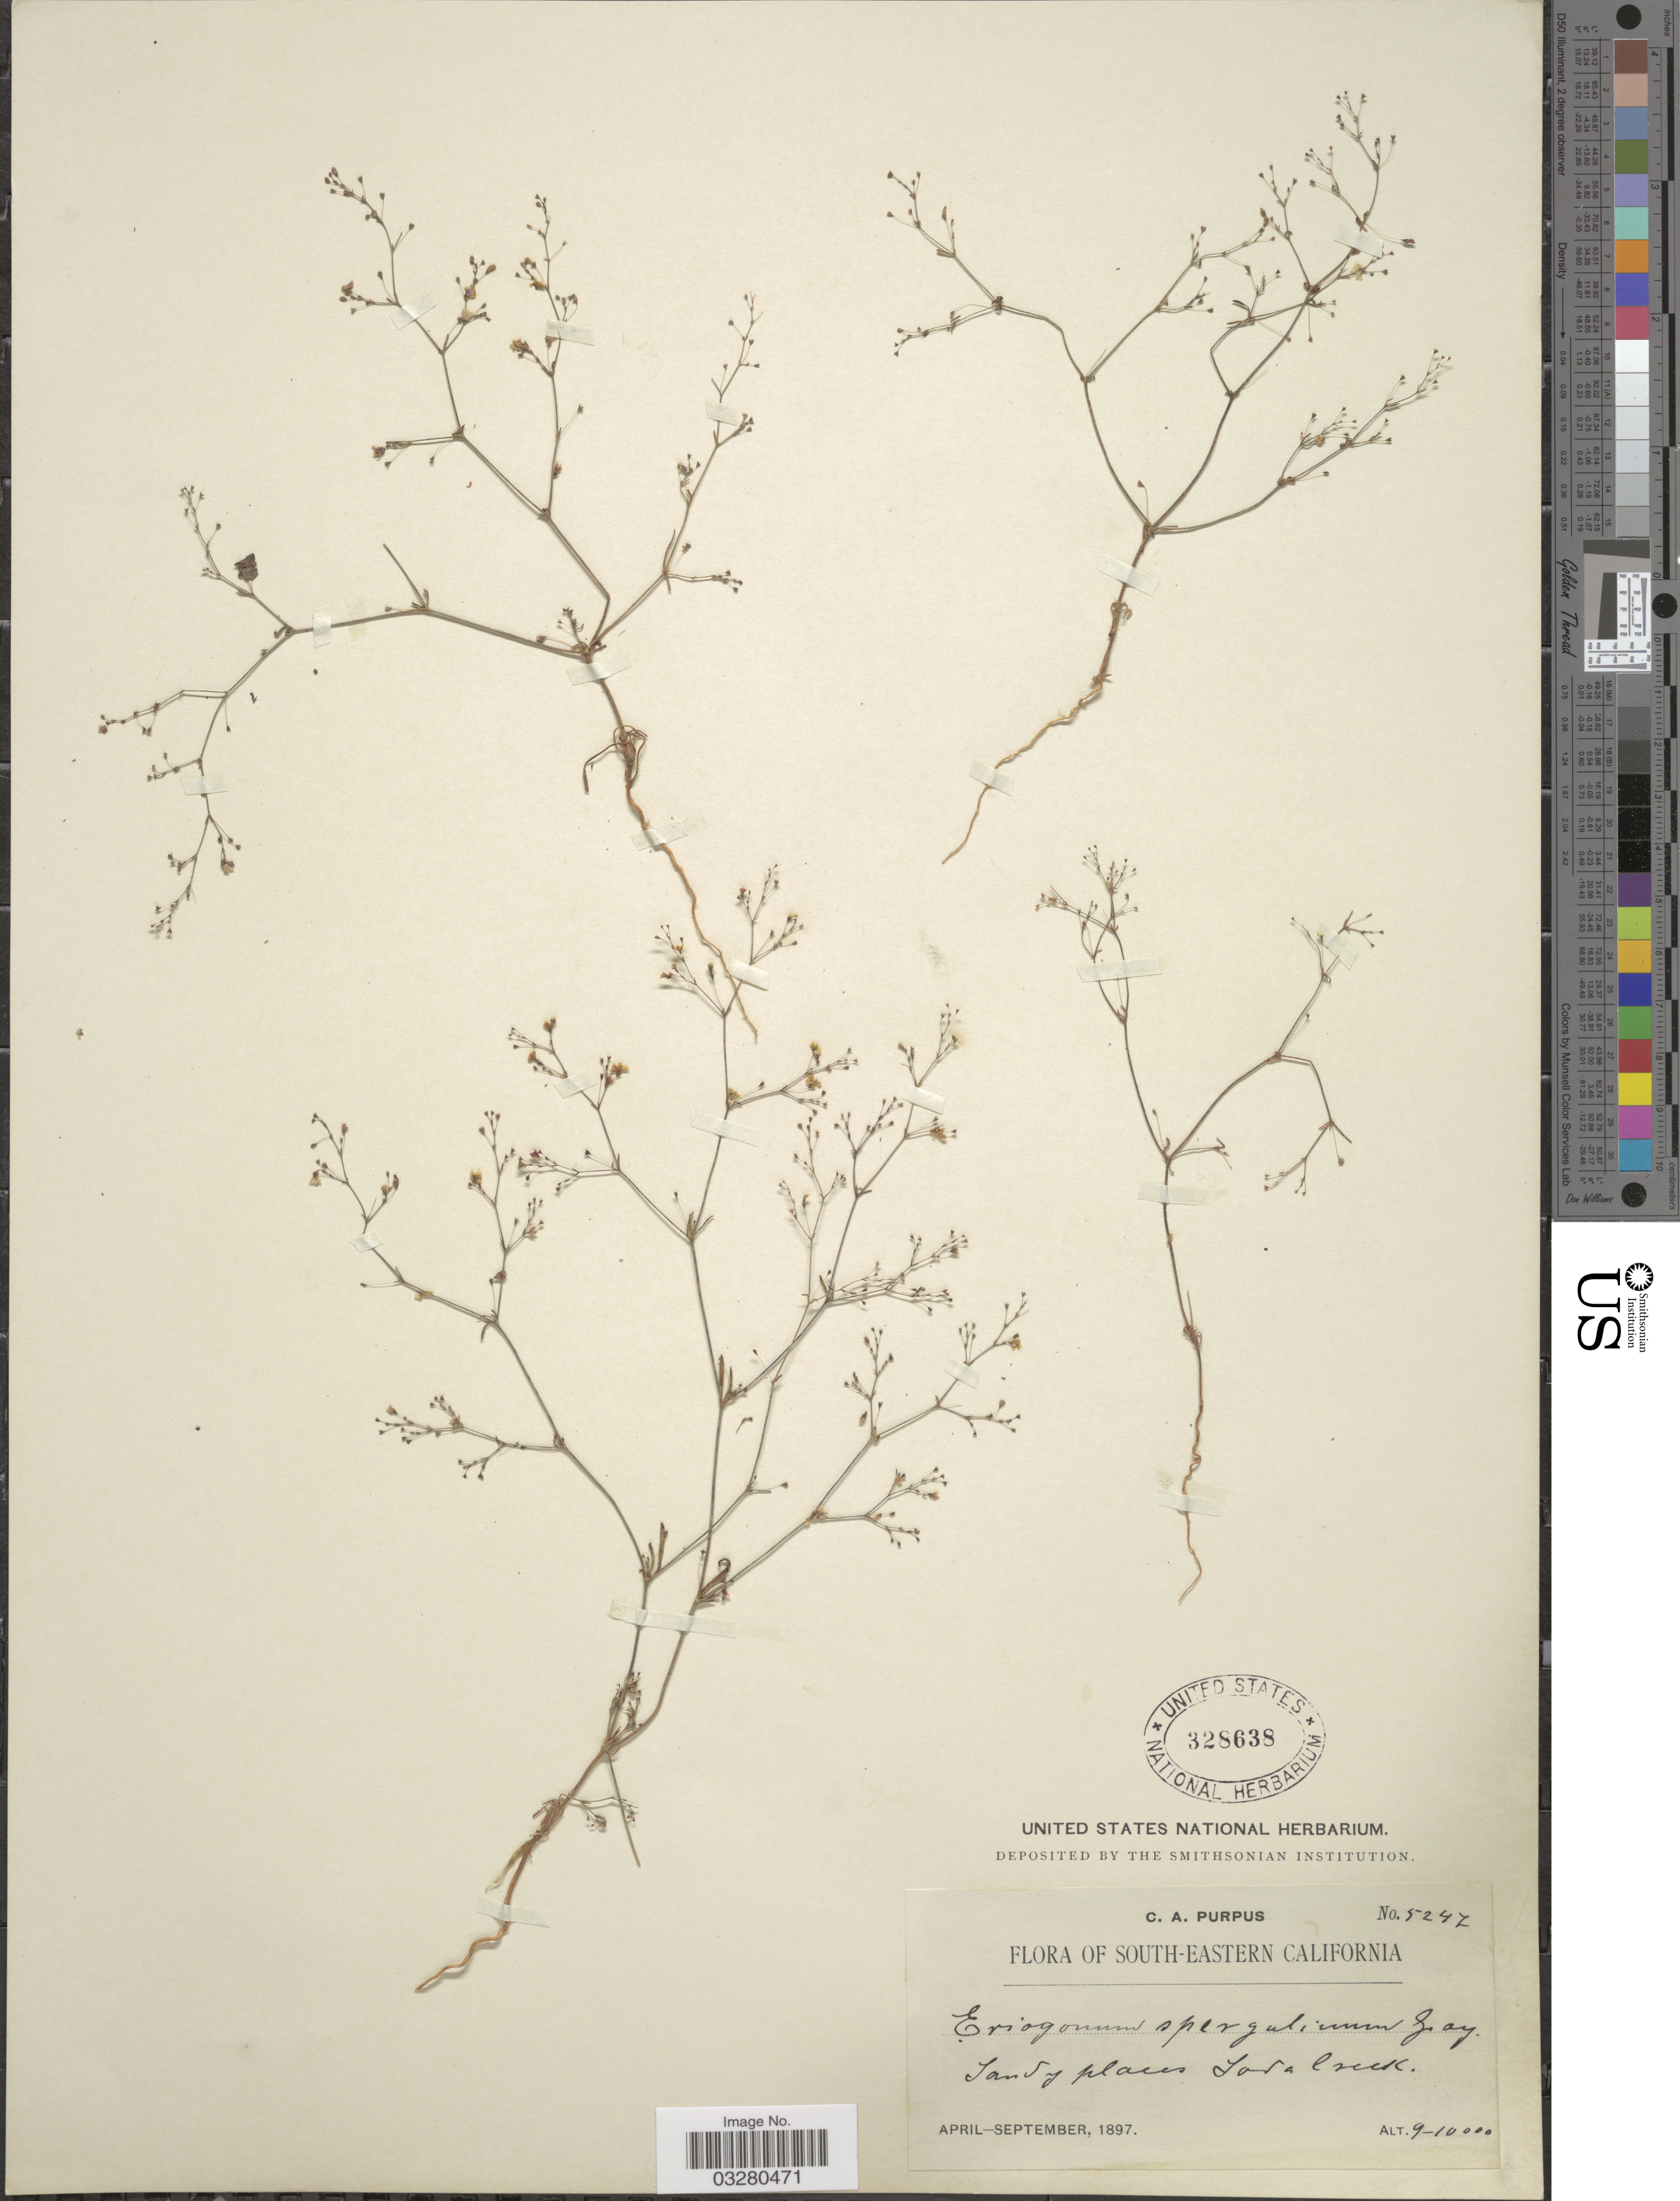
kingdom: Plantae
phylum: Tracheophyta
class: Magnoliopsida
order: Caryophyllales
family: Polygonaceae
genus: Eriogonum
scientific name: Eriogonum spergulinum var. spergulinum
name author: A. Gray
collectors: C. A. Purpus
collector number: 5247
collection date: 1897-04/1897-09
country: United States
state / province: California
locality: South-Eastern California. Sandy places Soda Creek.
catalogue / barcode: US 328638